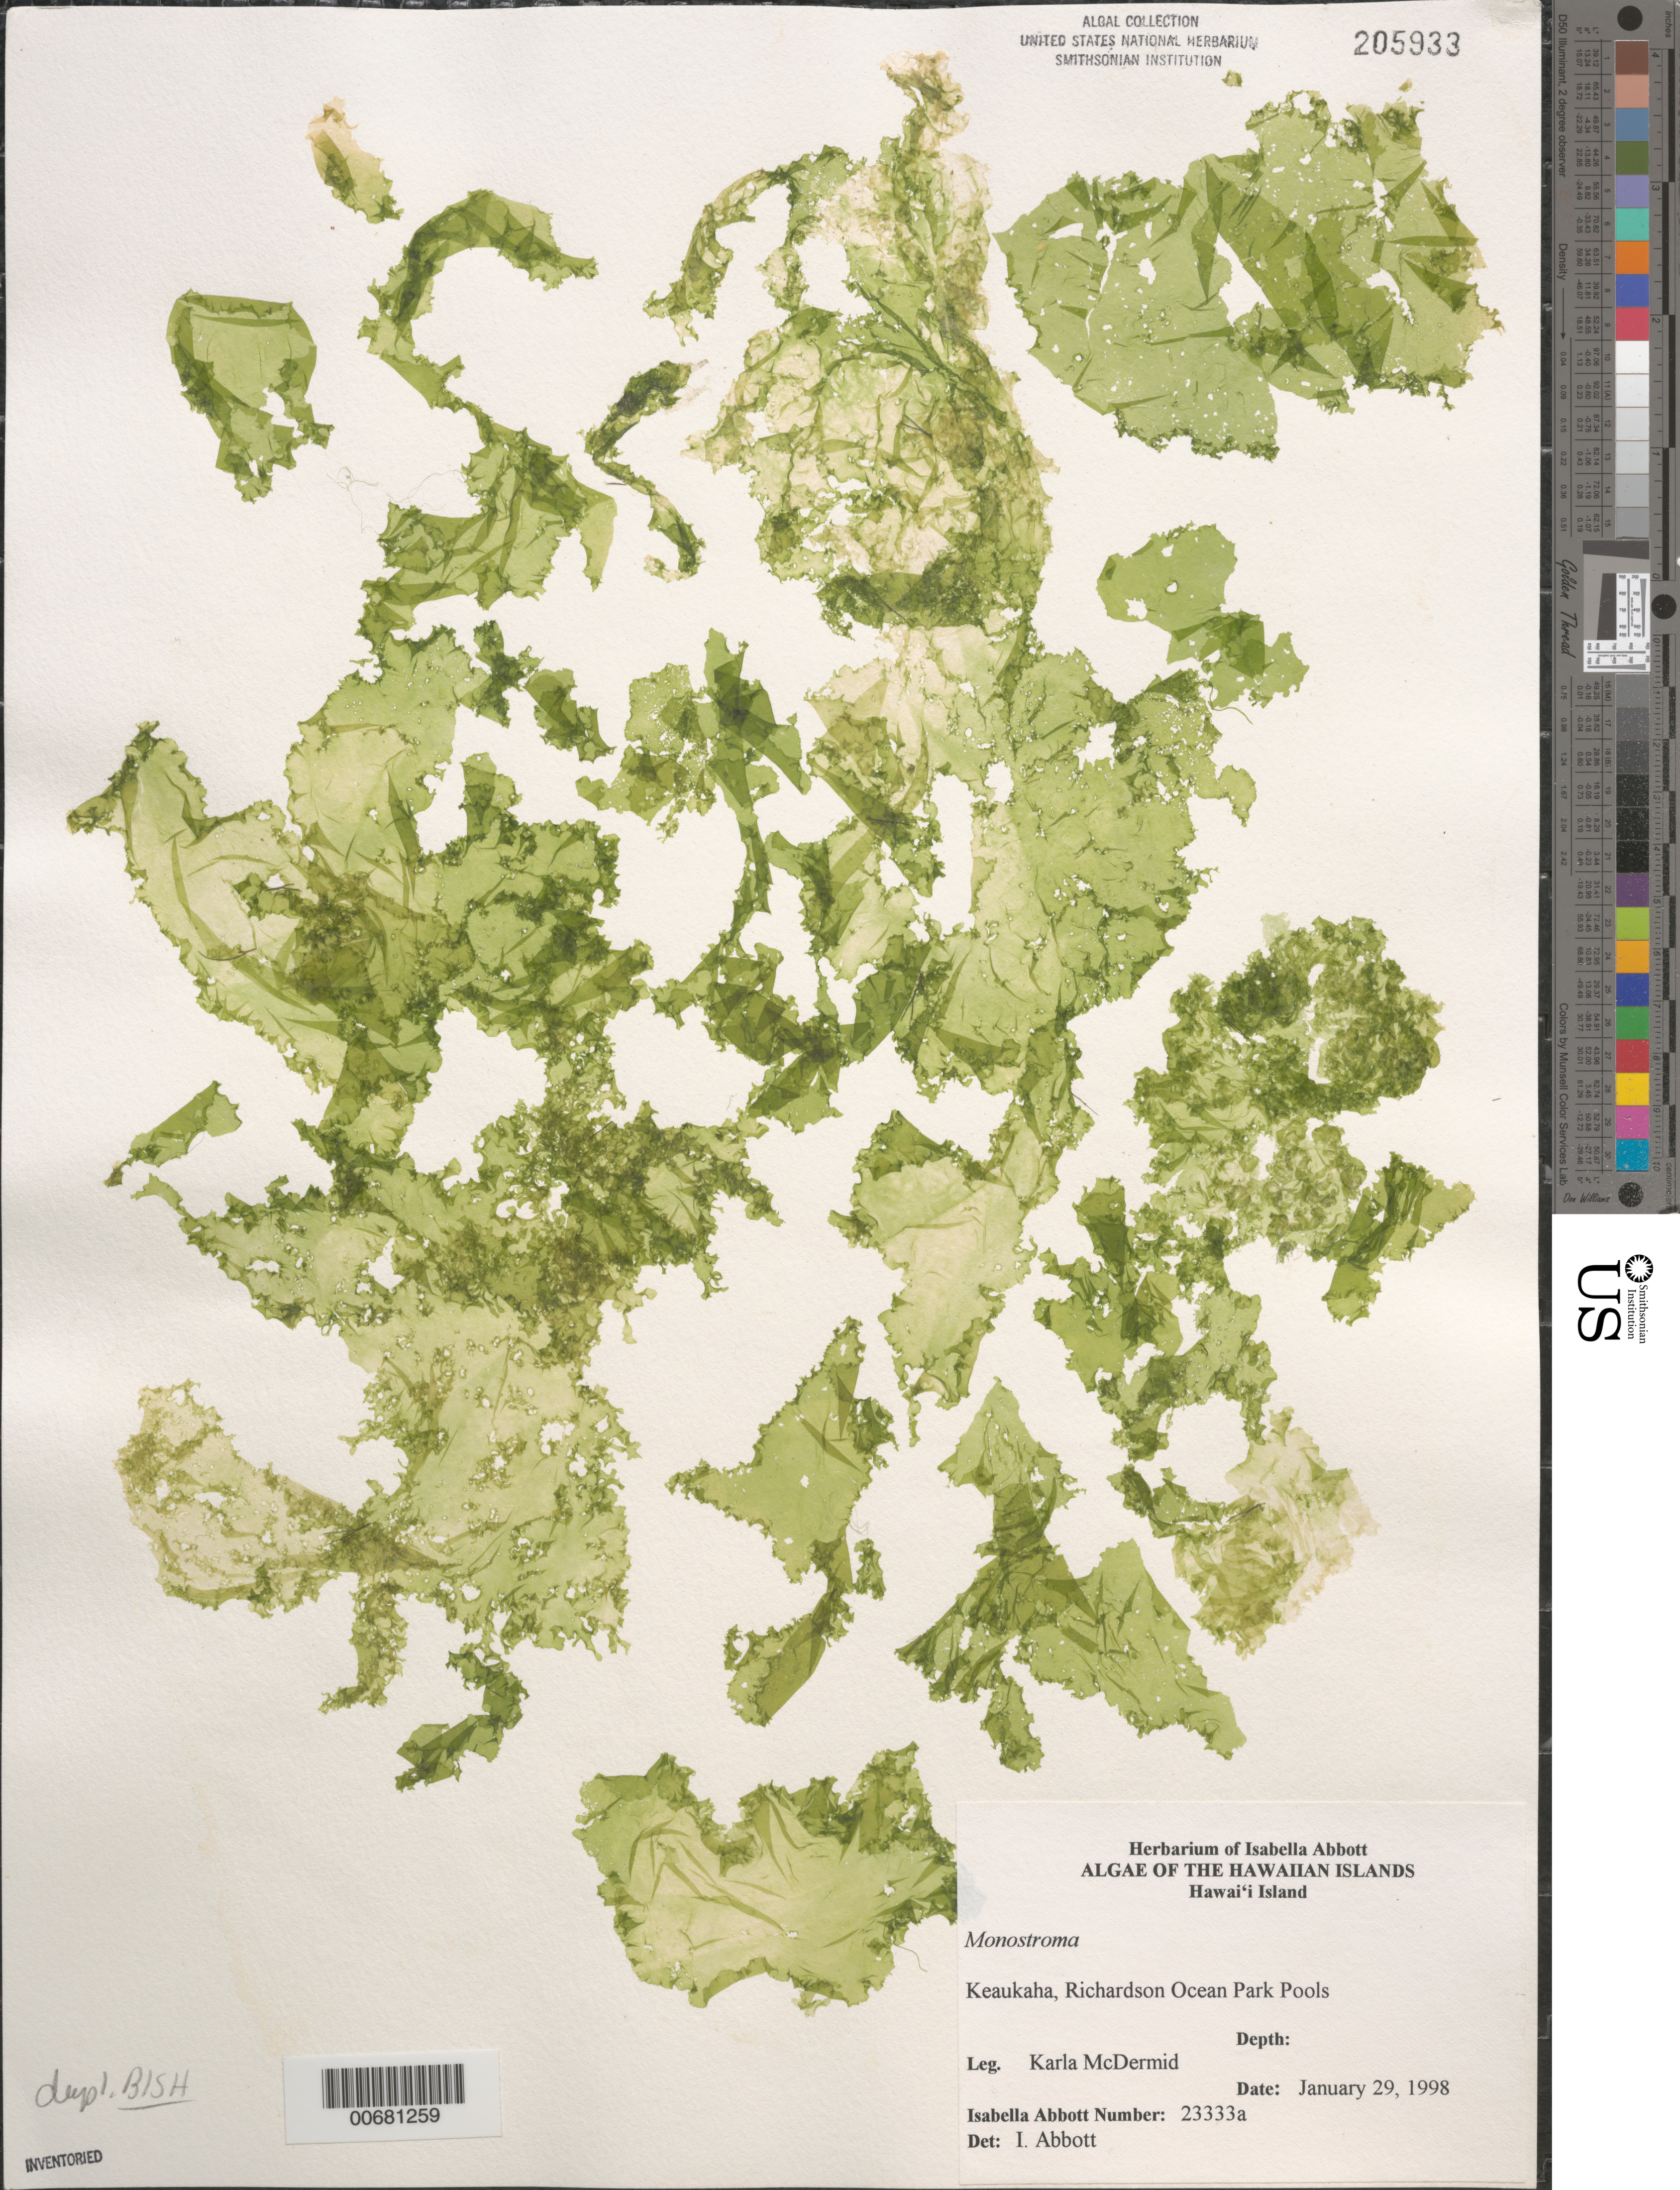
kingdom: Plantae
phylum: Chlorophyta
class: Ulvophyceae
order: Ulvales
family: Monostromataceae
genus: Monostroma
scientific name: Monostroma sp.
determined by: Abbott, Isabella A.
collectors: K. McDermid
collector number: IAA 23333a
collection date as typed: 29 Jan 1998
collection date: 1998-01-29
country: United States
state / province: Hawaii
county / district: Hawaii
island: Hawaii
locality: Keaukaha, Richardson Ocean Park Pools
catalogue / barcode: US 205933